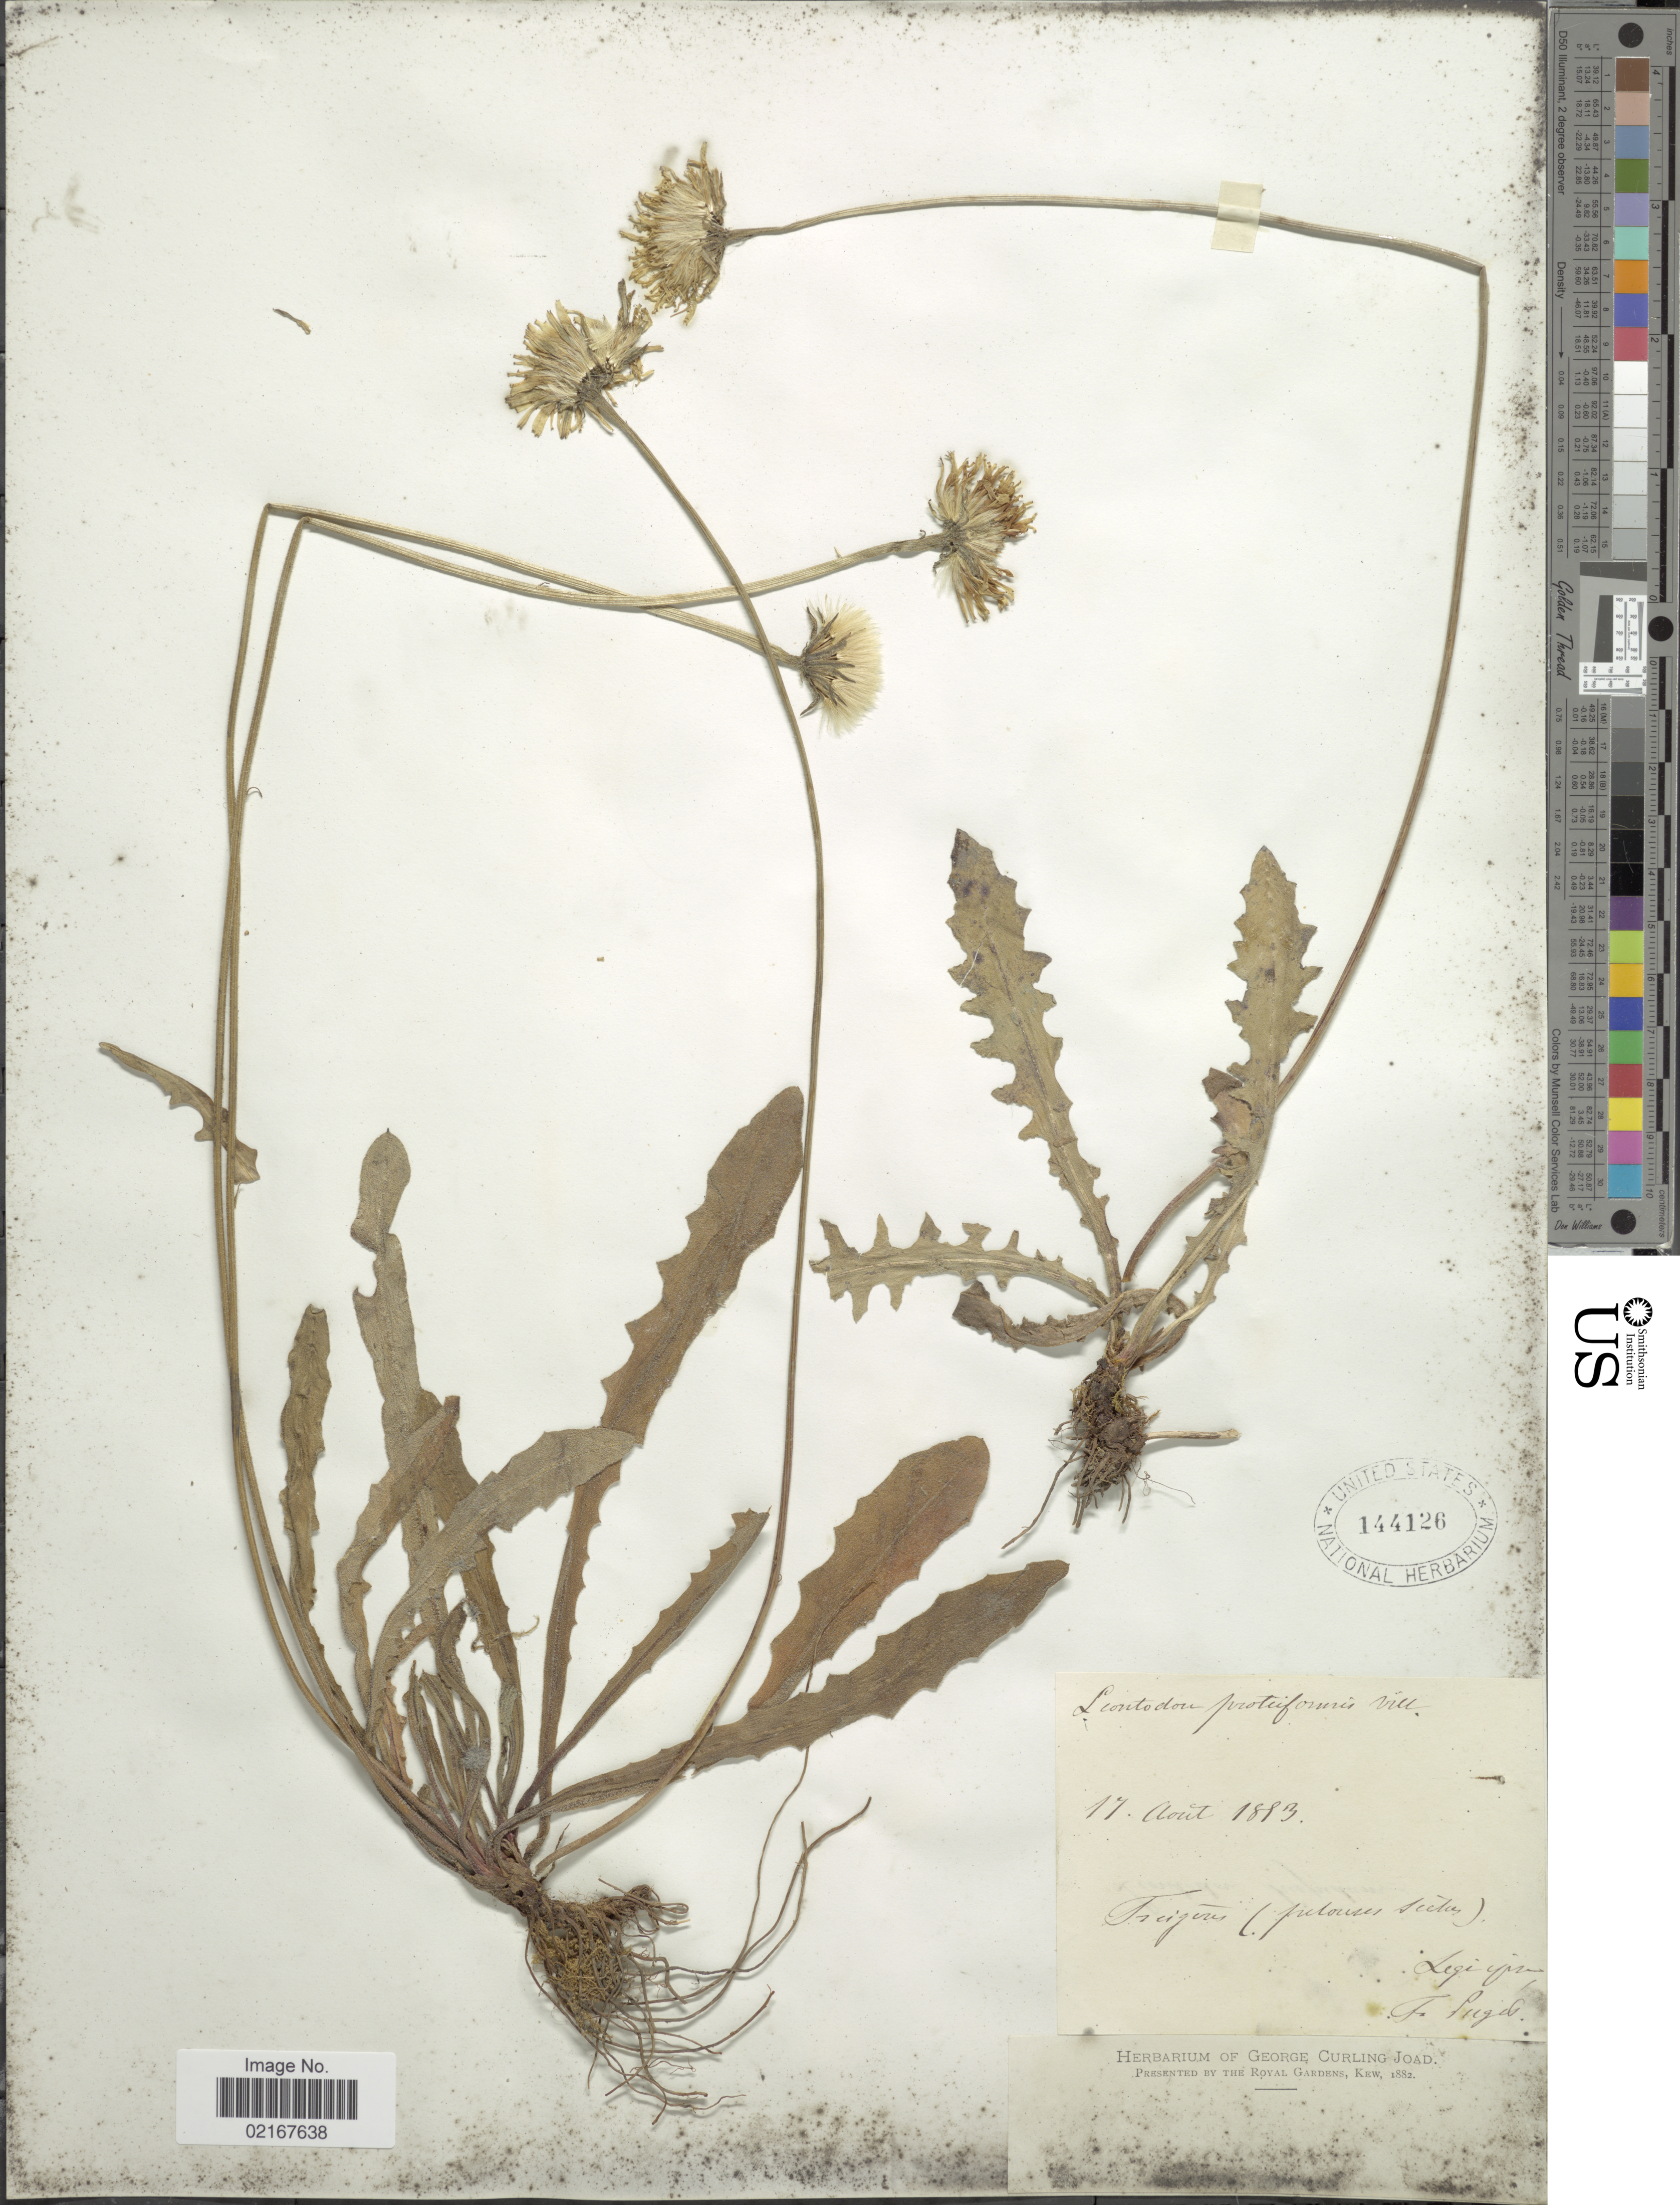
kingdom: Plantae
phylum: Tracheophyta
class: Magnoliopsida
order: Asterales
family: Asteraceae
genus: Leontodon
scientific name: Leontodon hispidus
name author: L.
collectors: F. Puget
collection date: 1883-08-17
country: France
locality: Freigeres (pelouses sectes) [interpreted]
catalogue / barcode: US 144126